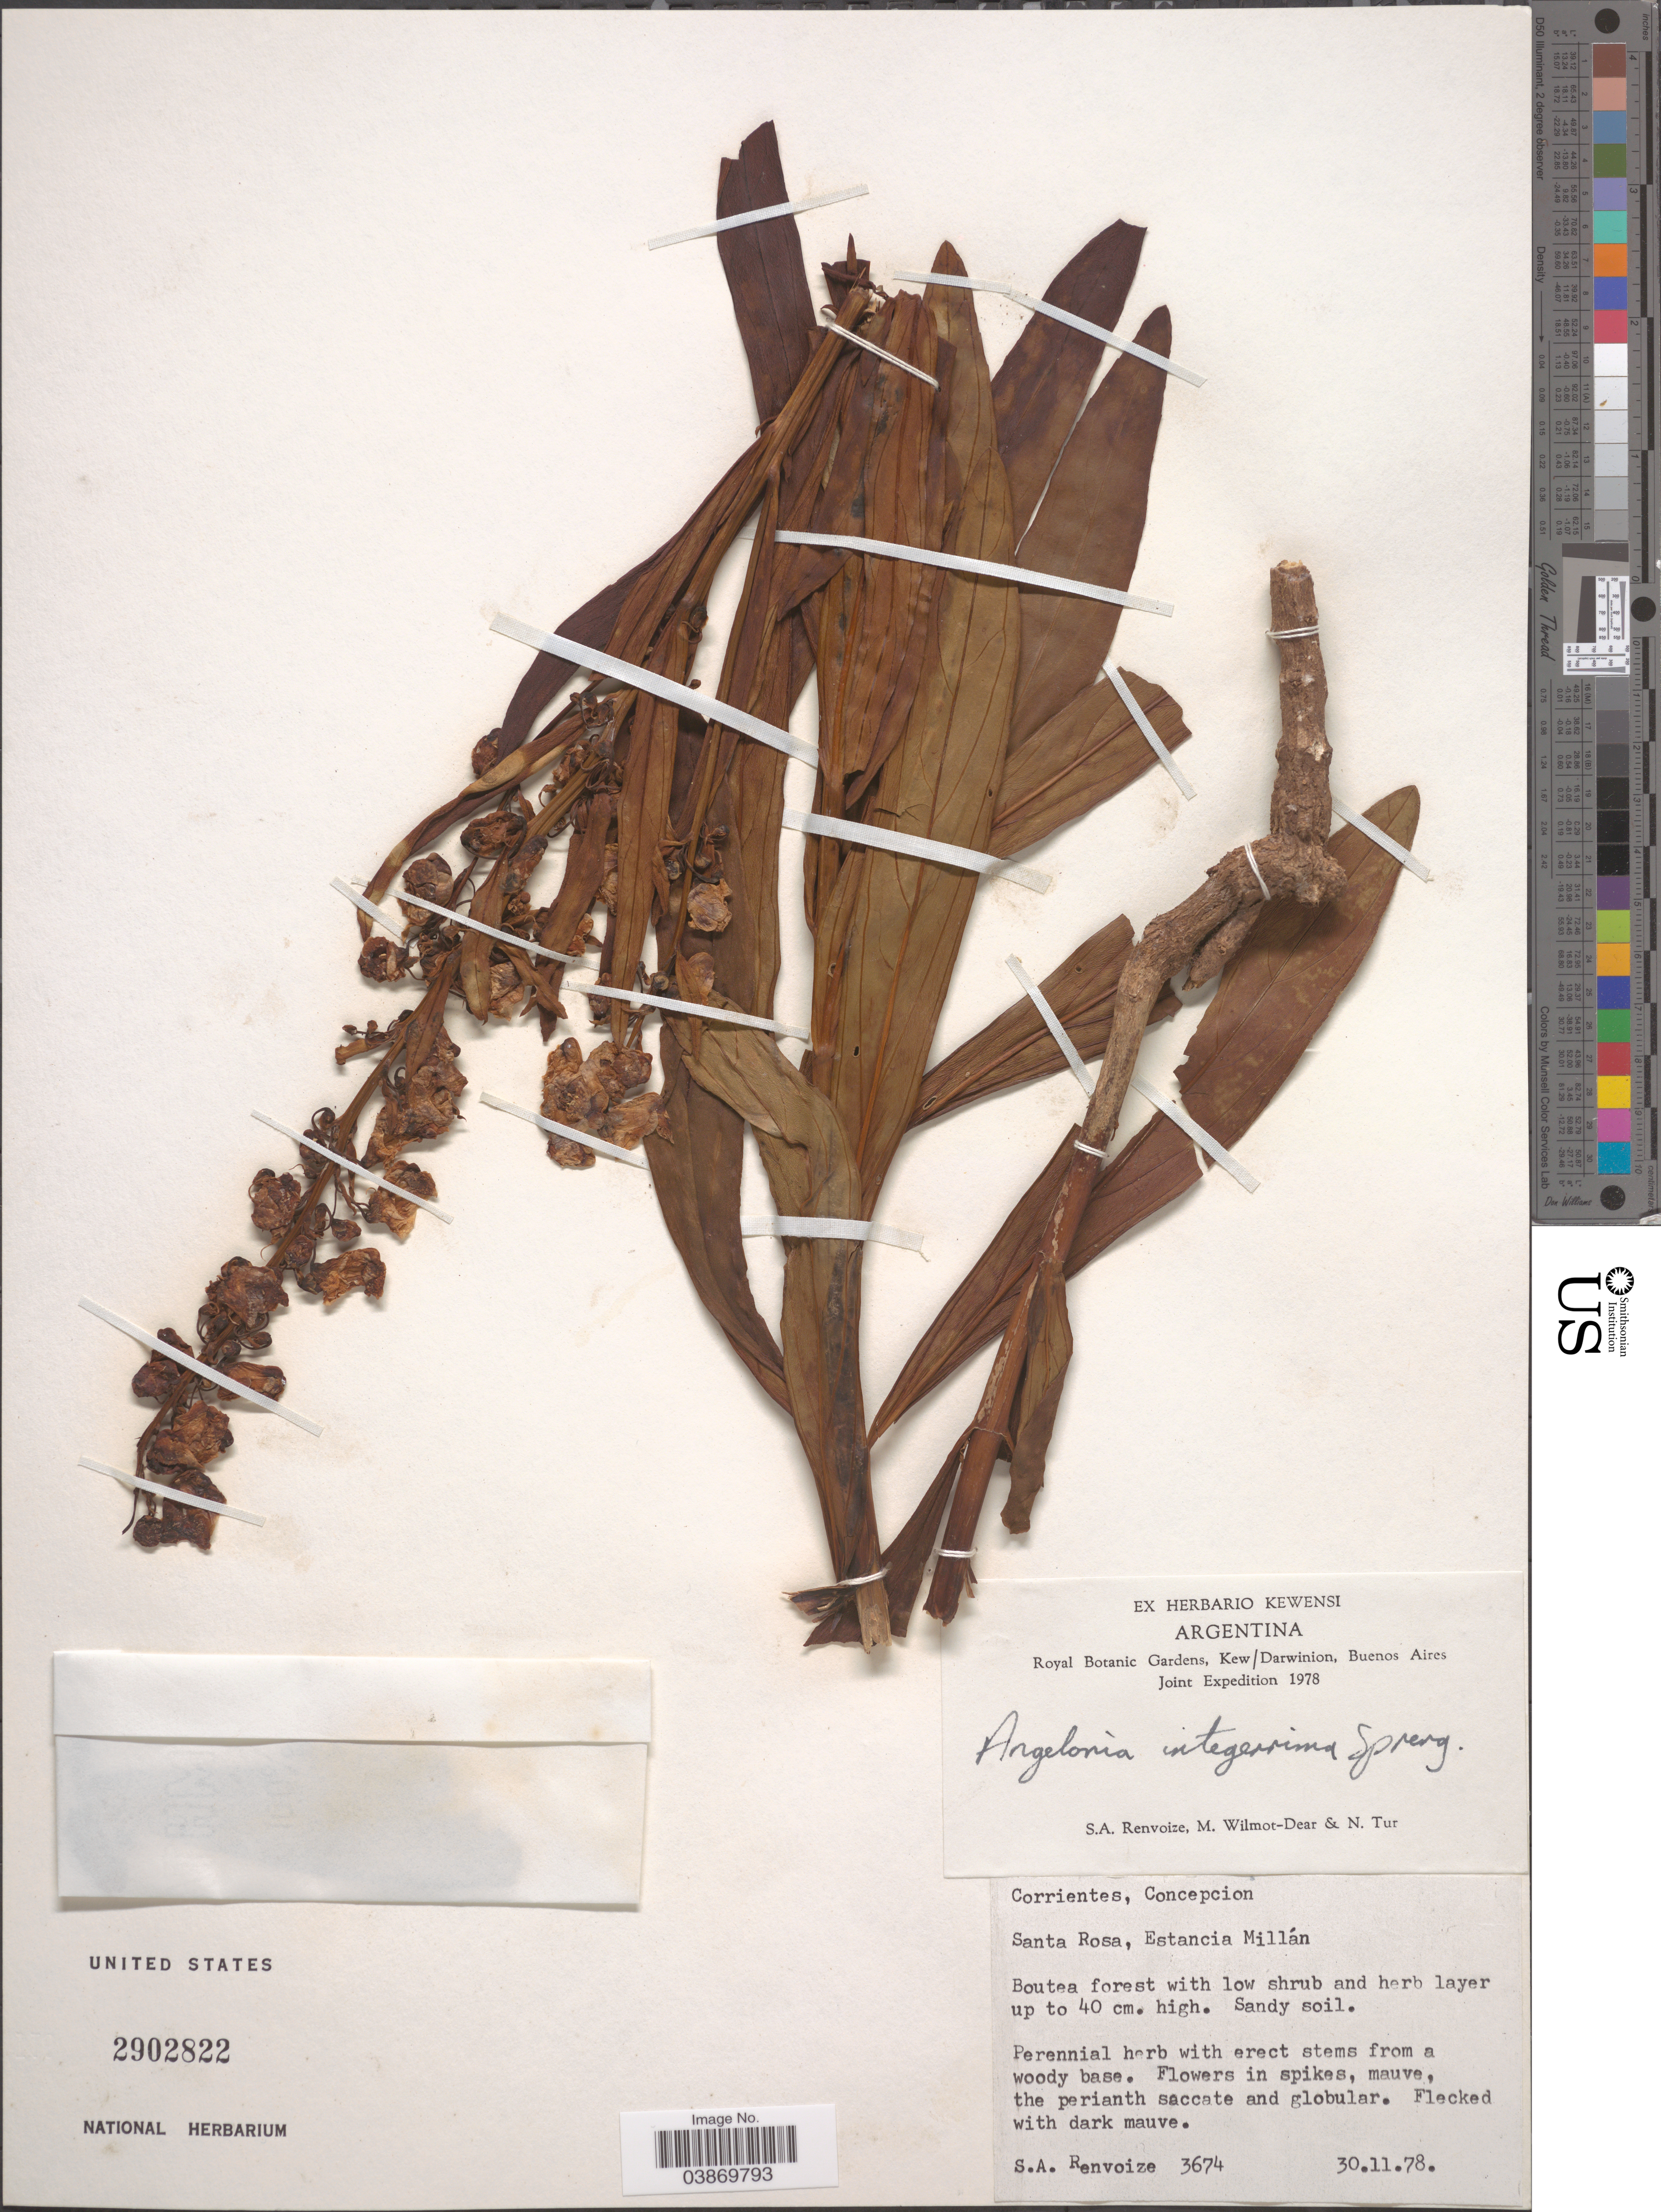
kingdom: Plantae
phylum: Tracheophyta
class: Magnoliopsida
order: Lamiales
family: Plantaginaceae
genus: Angelonia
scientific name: Angelonia integerrima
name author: Spreng.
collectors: S. A. Renvoize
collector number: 3674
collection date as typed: Transcribed d/m/y: 30/11/78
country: Argentina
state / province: Corrientes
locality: Concepcion. Santa Rosa, Estancia Millán.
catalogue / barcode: US 2902822